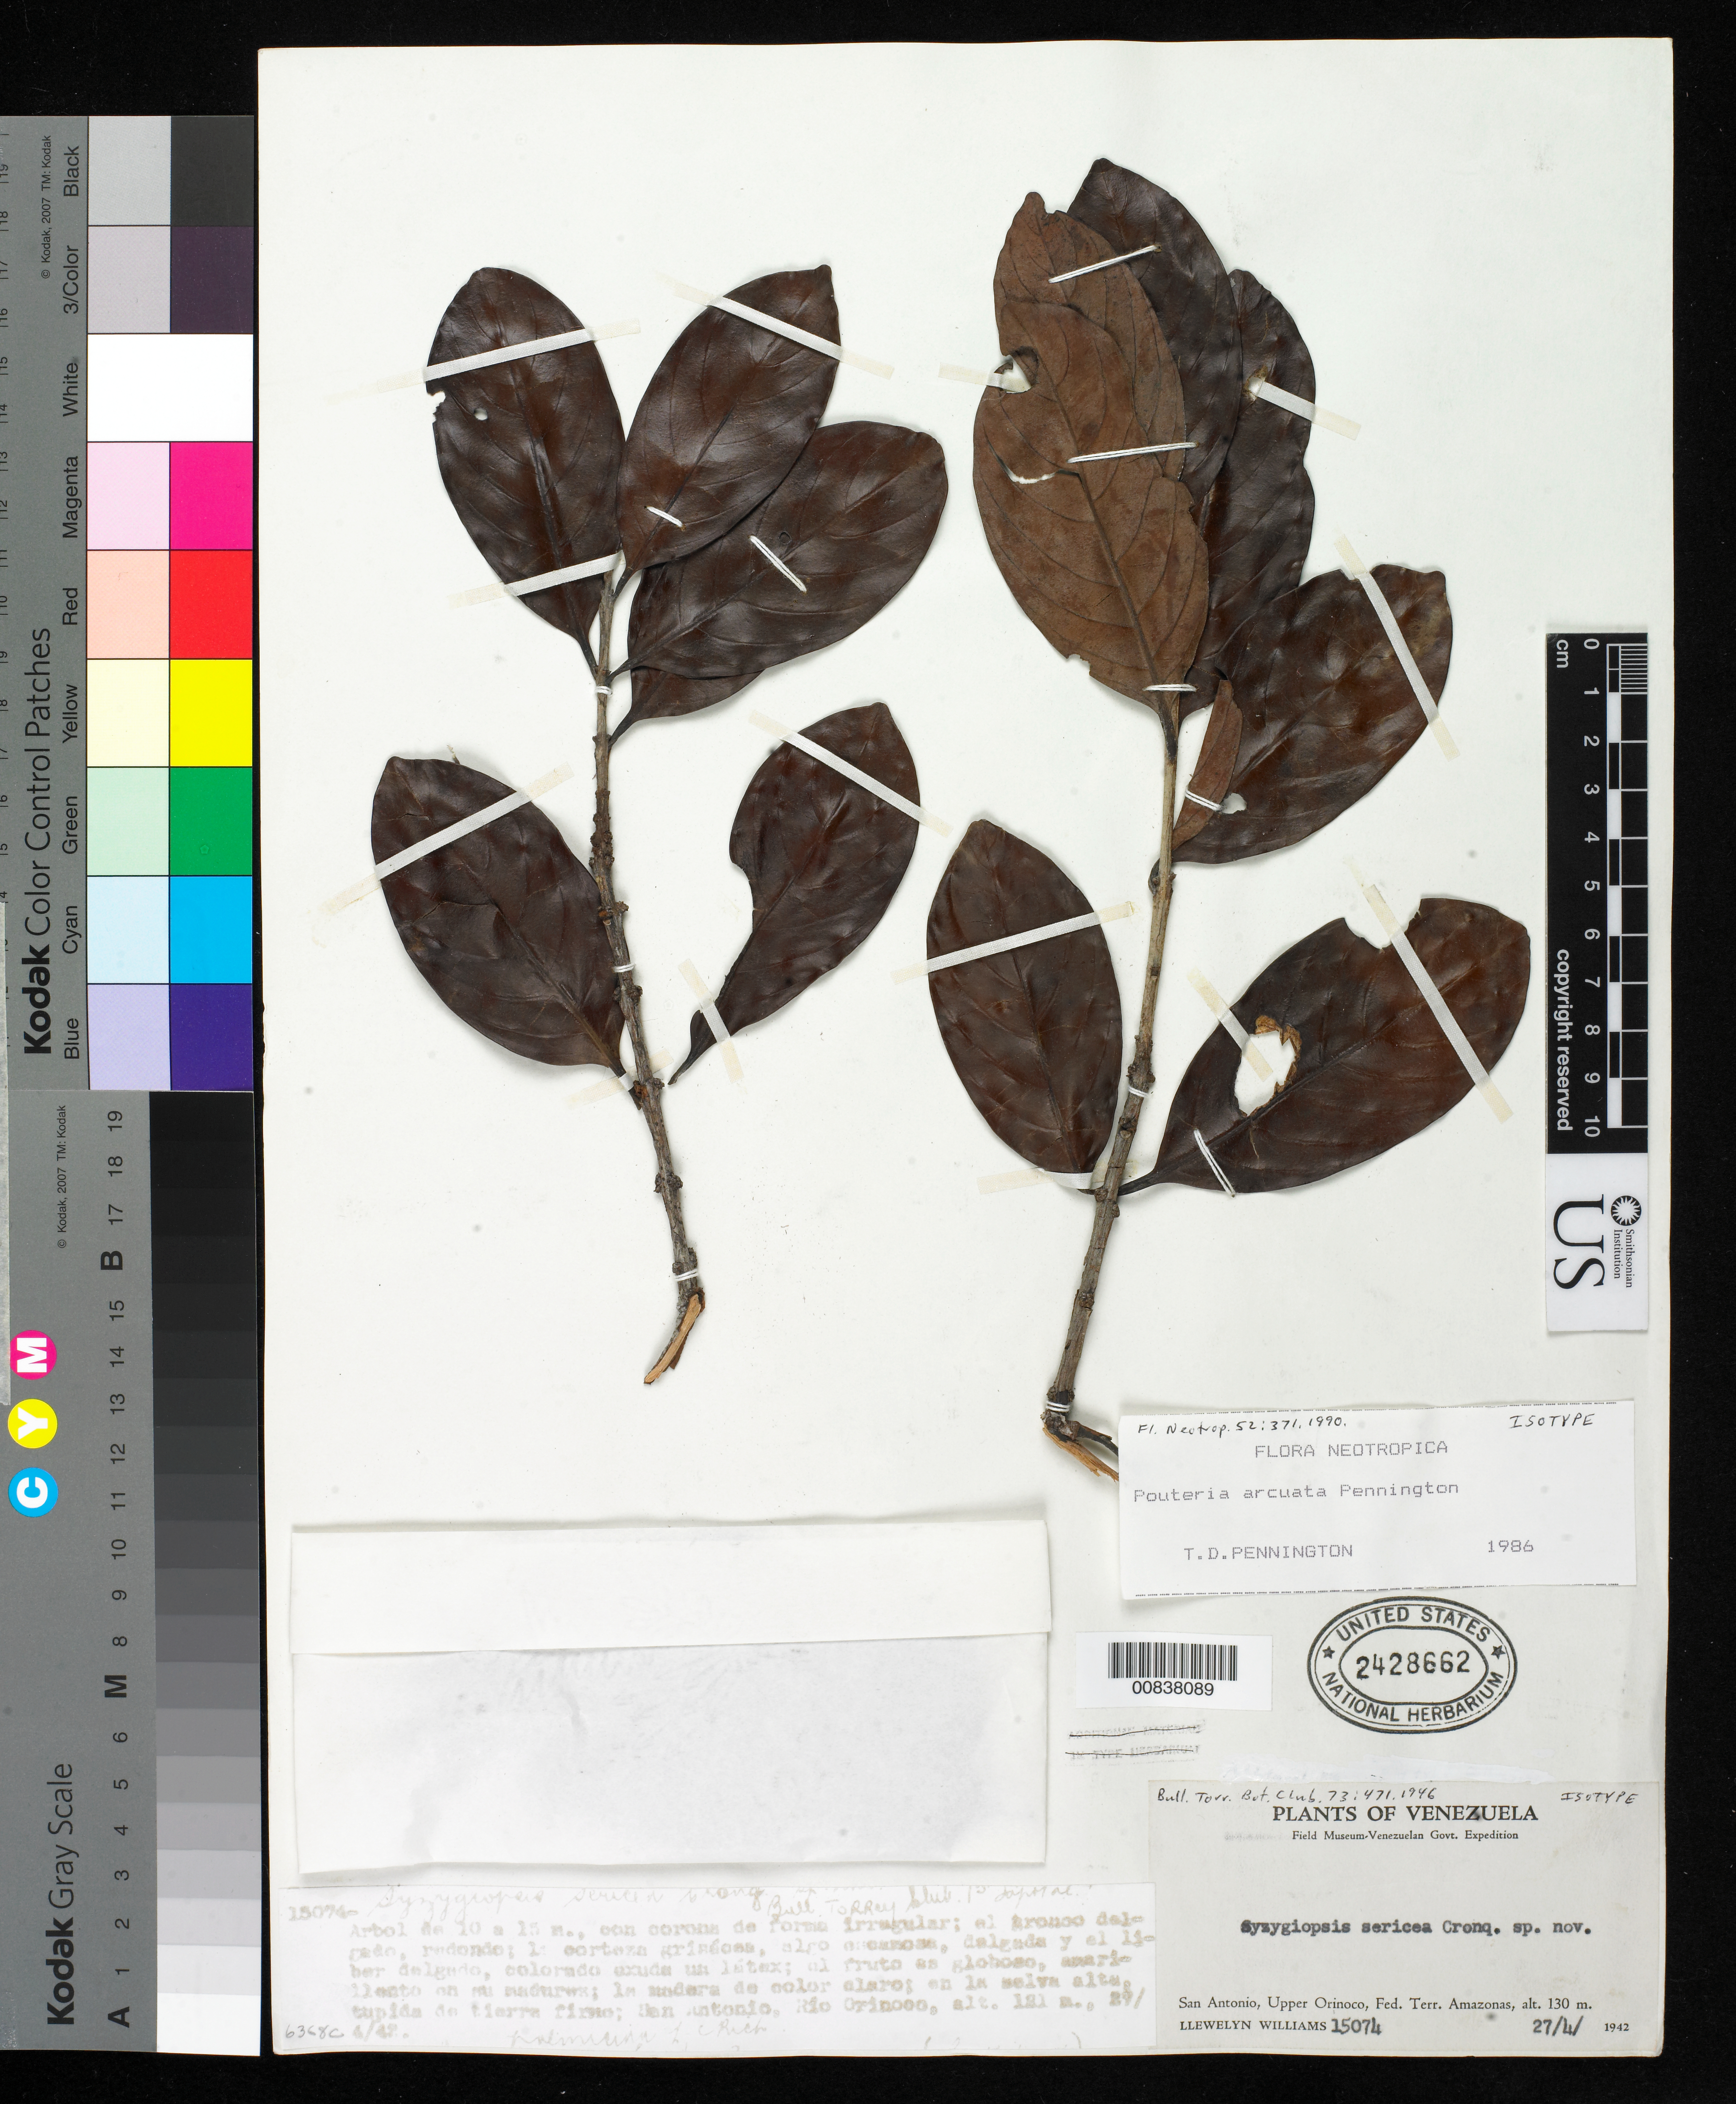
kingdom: Plantae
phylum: Tracheophyta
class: Magnoliopsida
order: Ericales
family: Sapotaceae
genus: Syzygiopsis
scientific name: Syzygiopsis sericea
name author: Cronq.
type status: Isotype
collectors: Ll. Williams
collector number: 15074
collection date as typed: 27 Apr 1942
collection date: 1942-04-27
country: Venezuela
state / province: Amazonas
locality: San Antonio, upper Orinoco.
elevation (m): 130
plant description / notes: Also a type of Syzygiopsis sericea Cronquist.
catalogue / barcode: US 2428662